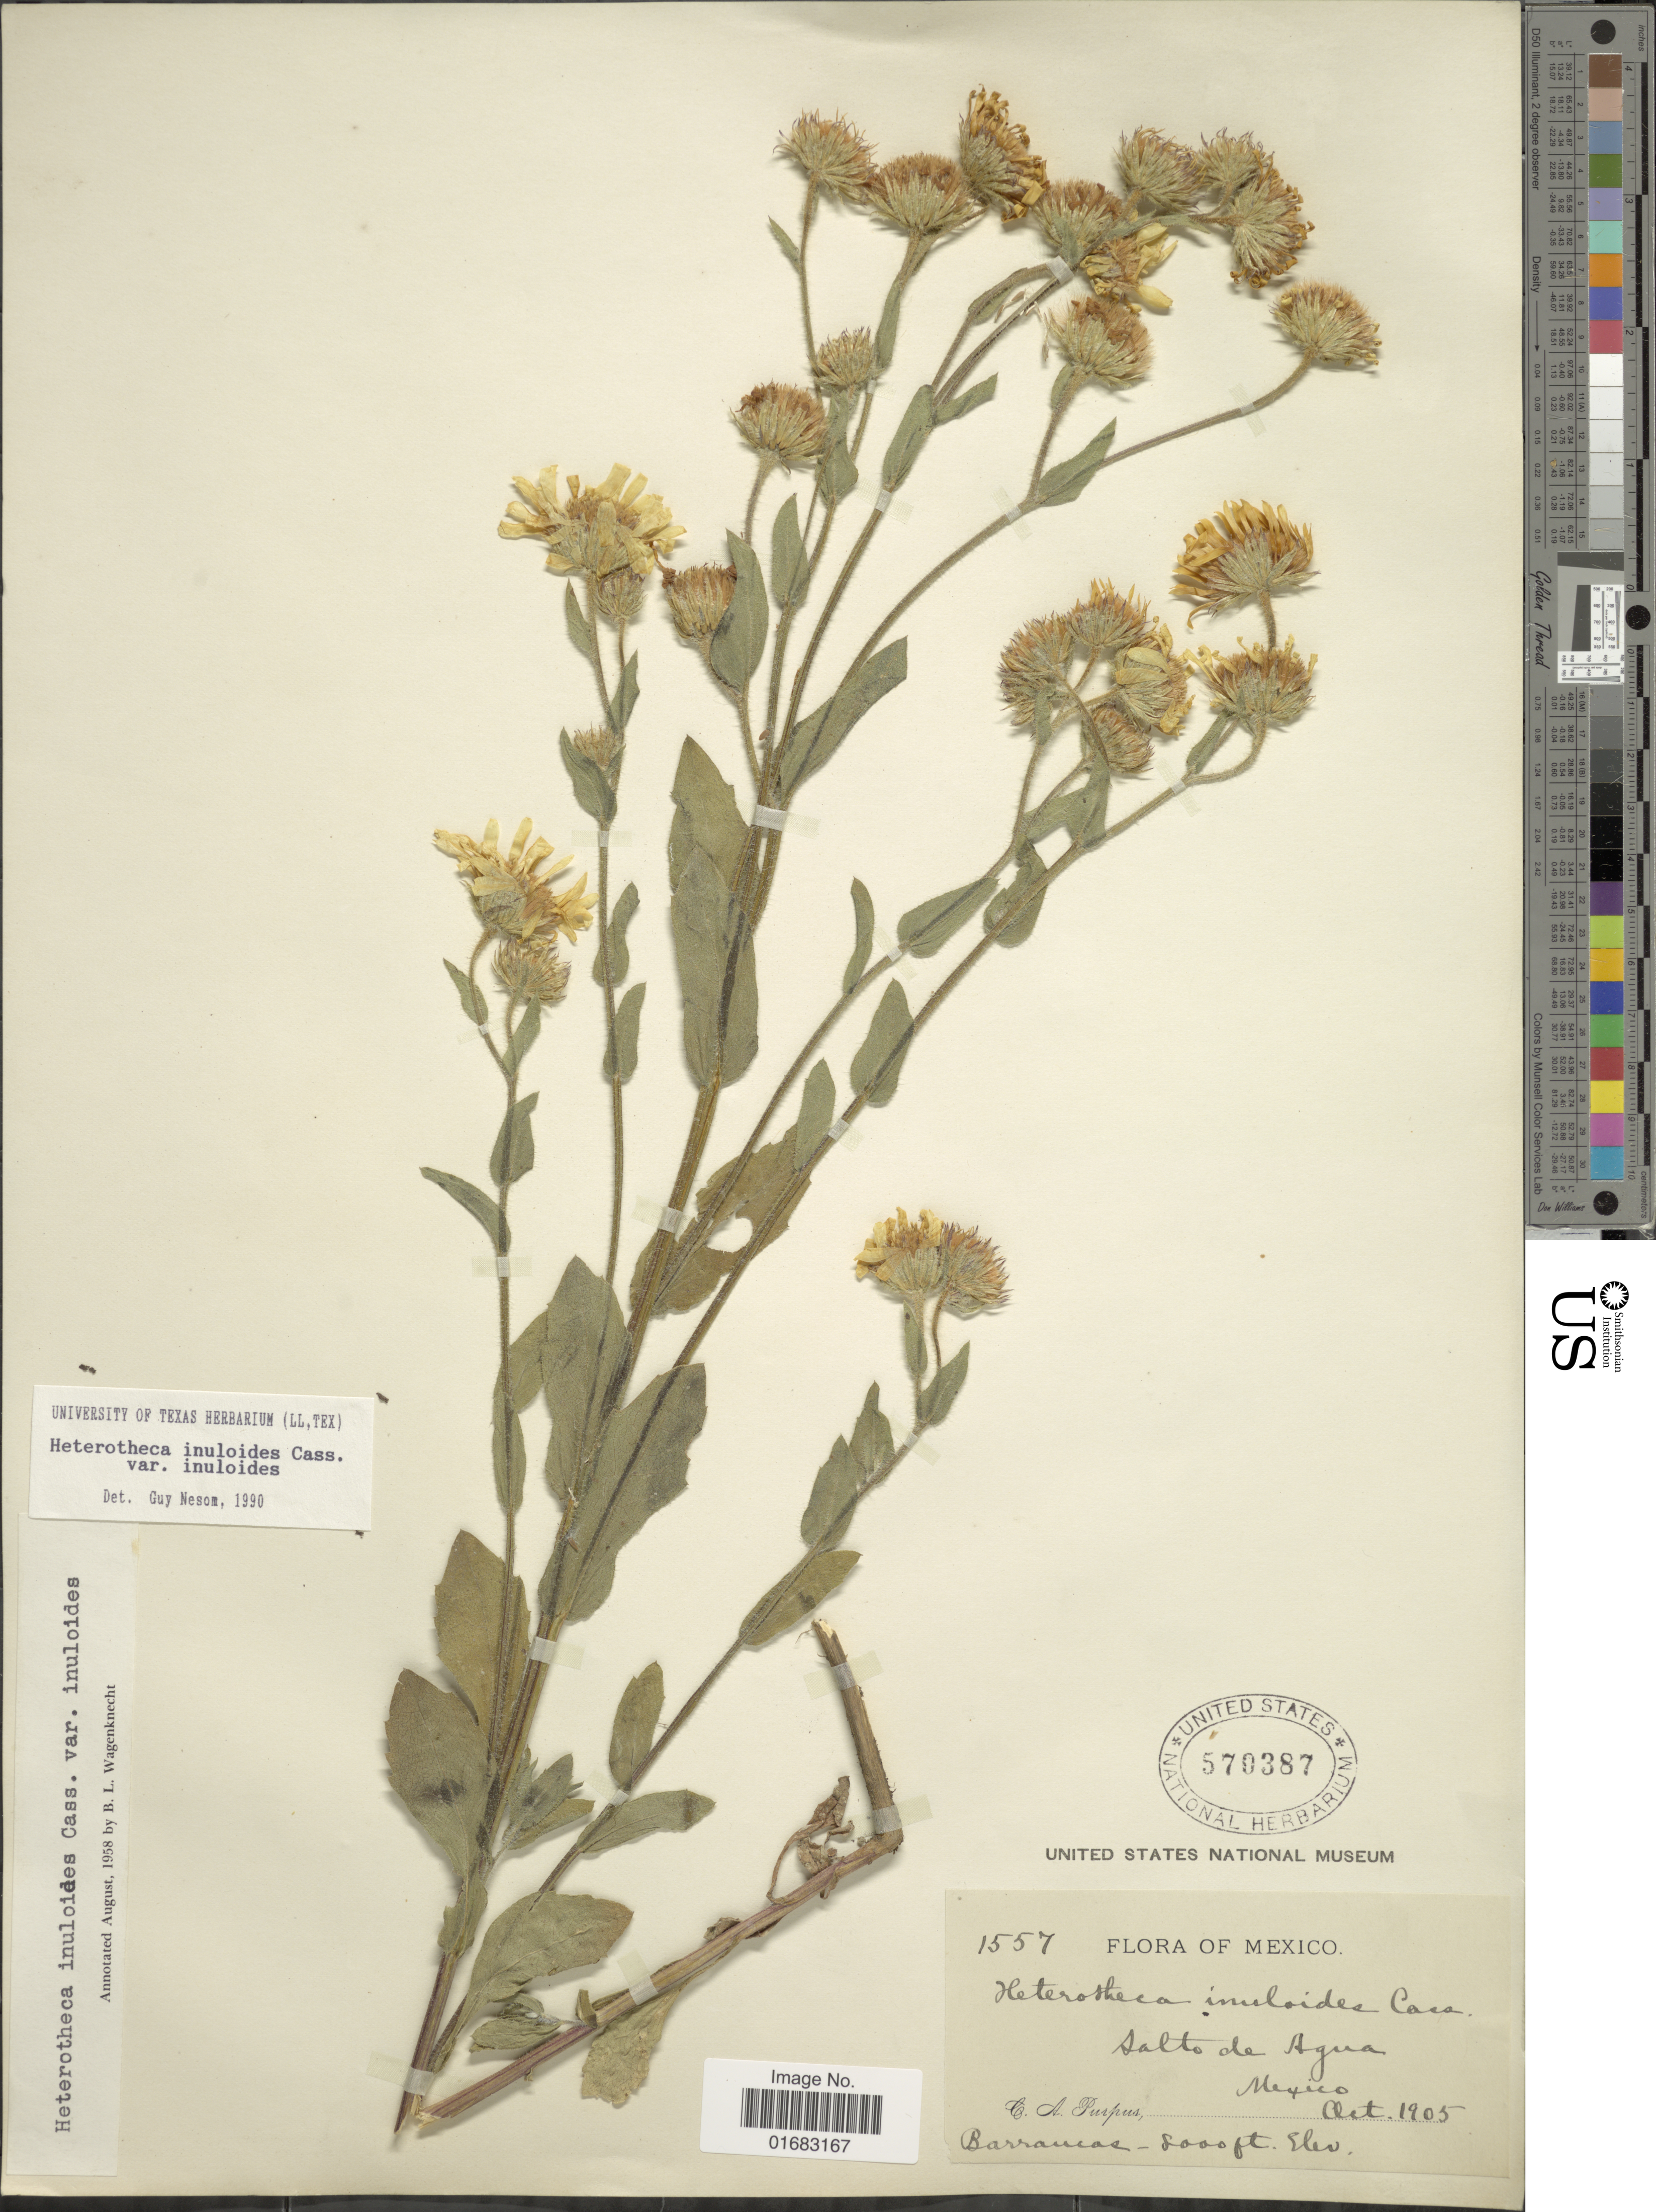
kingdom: Plantae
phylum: Tracheophyta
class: Magnoliopsida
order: Asterales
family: Asteraceae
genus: Heterotheca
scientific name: Heterotheca inuloides var. inuloides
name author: Cass.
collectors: C. A. Purpus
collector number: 1557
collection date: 1905-10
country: Mexico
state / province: México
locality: México, Salto de Agua. México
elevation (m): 2438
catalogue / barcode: US 570387